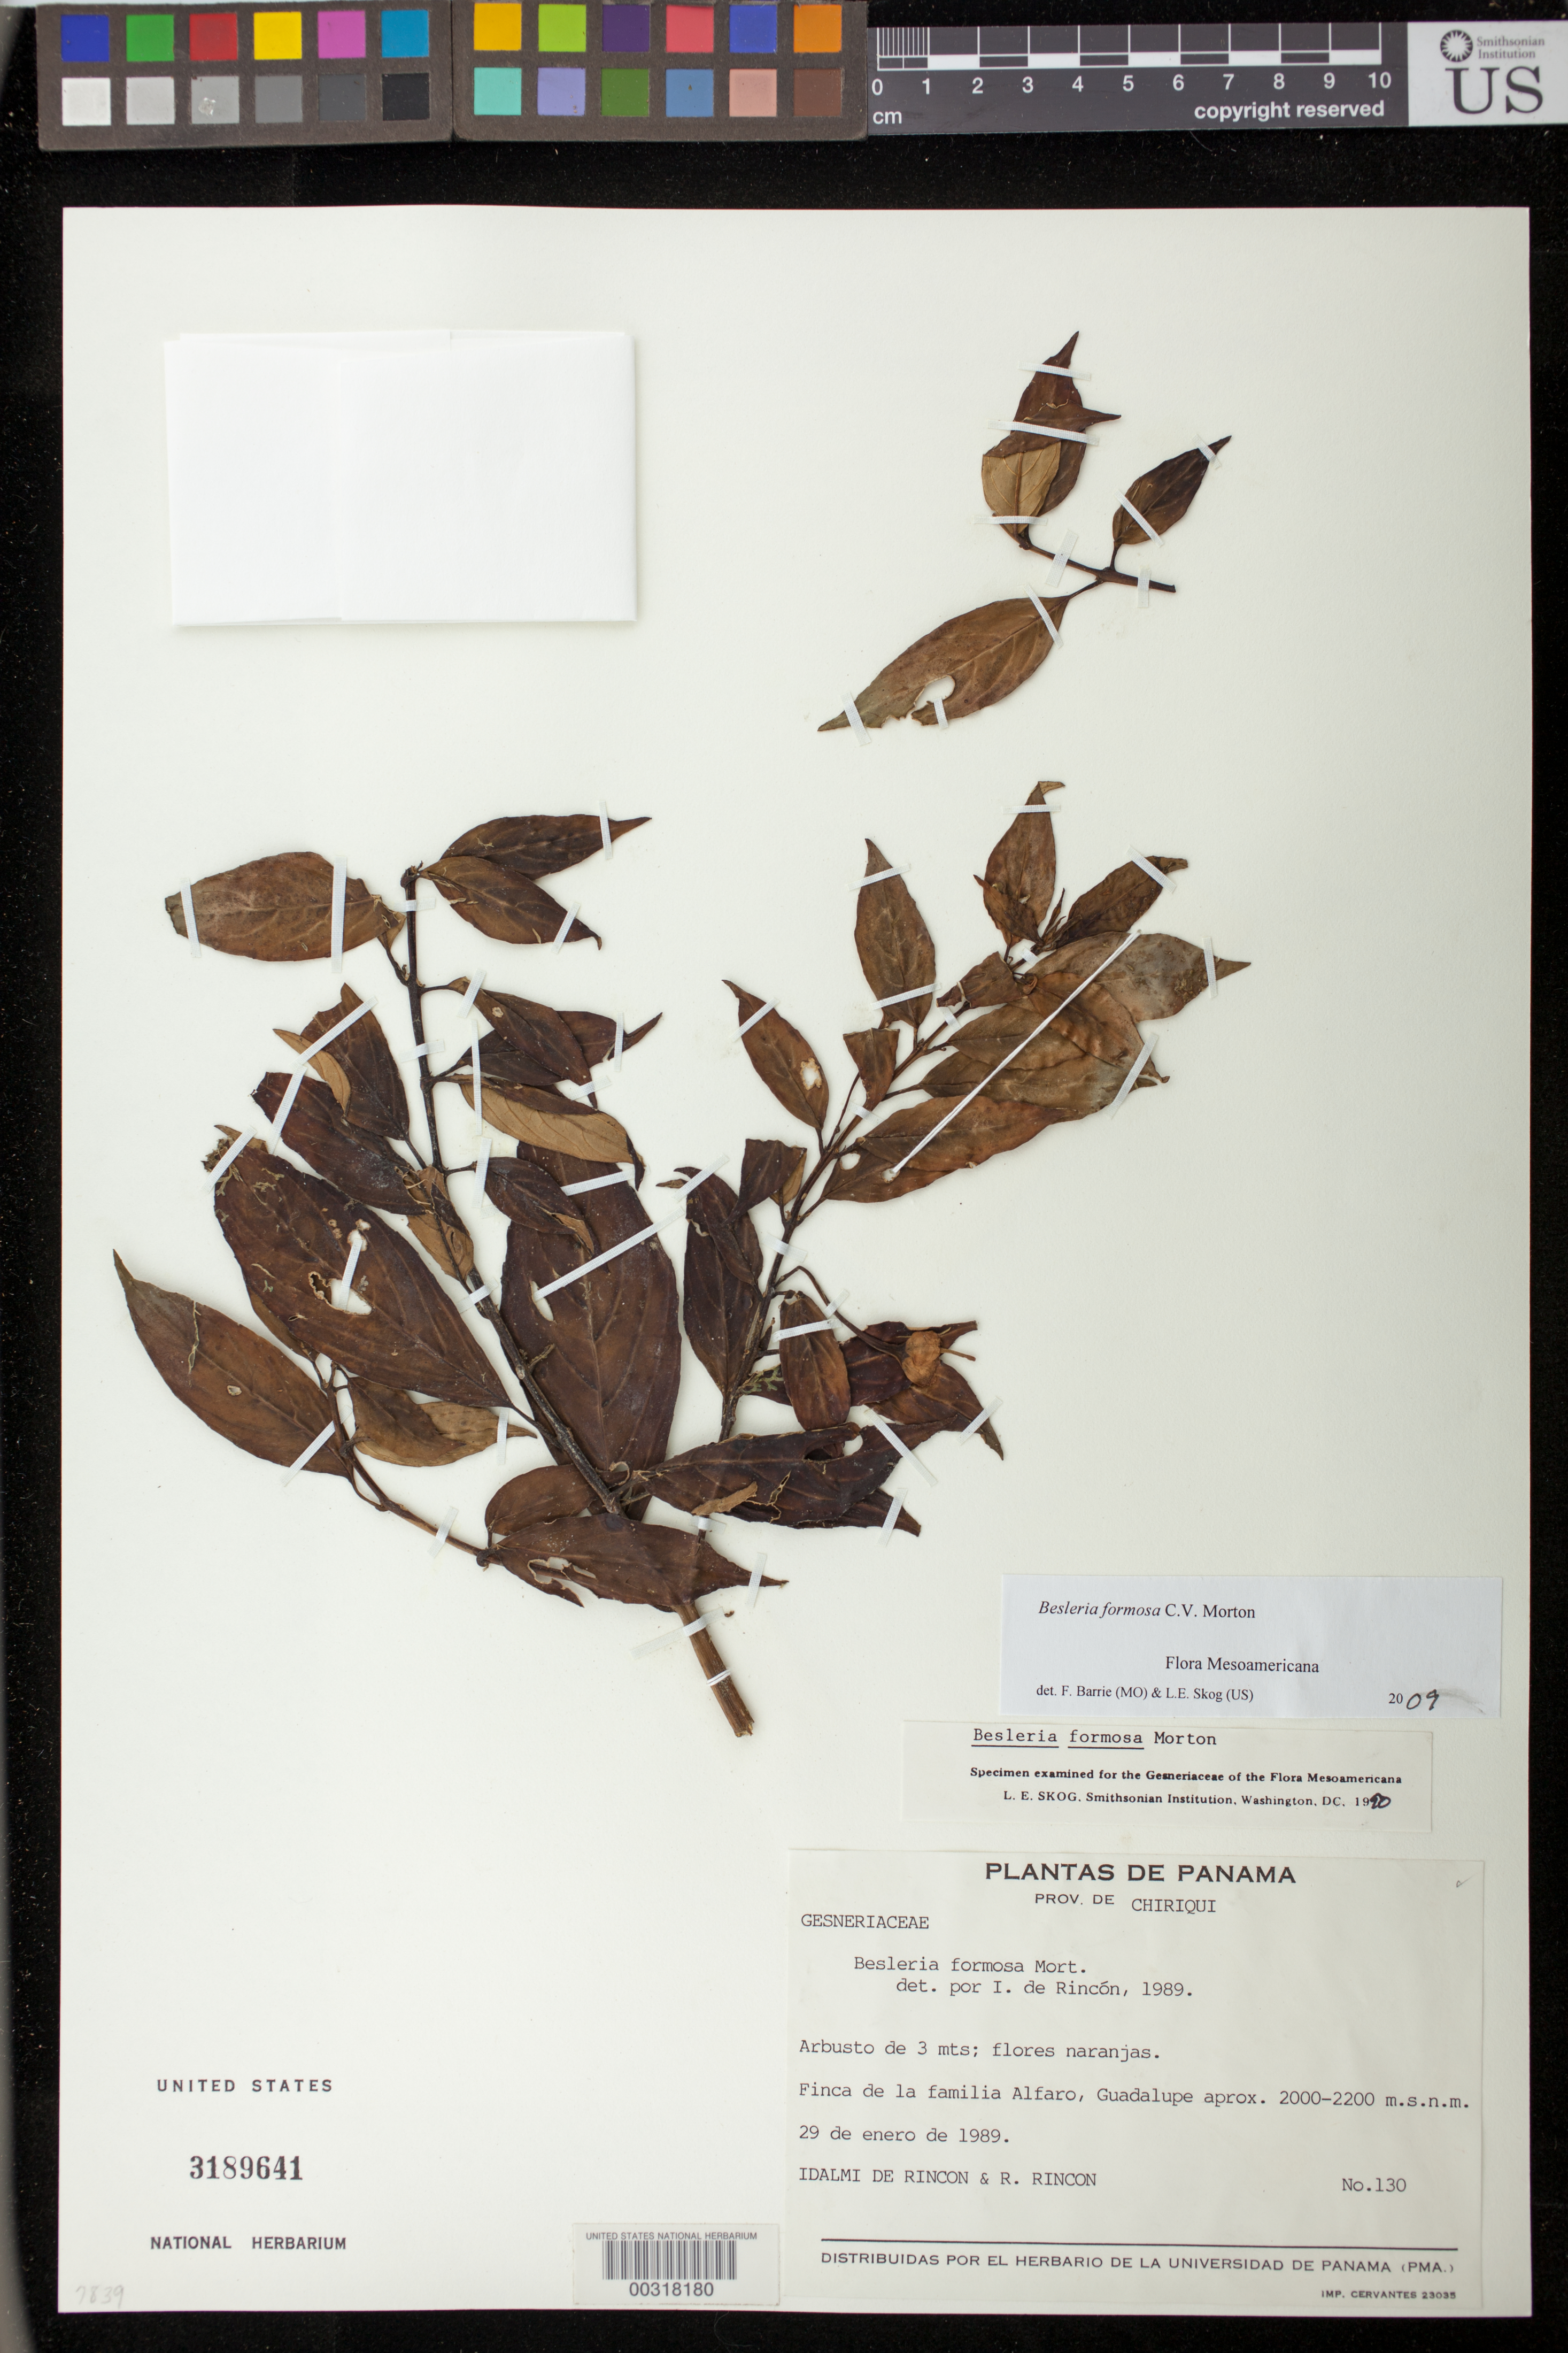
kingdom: Plantae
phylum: Tracheophyta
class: Magnoliopsida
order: Lamiales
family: Gesneriaceae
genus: Besleria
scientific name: Besleria amabilis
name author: C.V. Morton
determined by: Skog, Laurence E.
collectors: I. Rincon & R. Rincon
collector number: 130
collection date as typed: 29 Jan 1989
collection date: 1989-01-29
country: Panama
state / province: Chiriquí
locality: Finca de la familia Alfaro, Guadalupe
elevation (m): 2000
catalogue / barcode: US 3189641